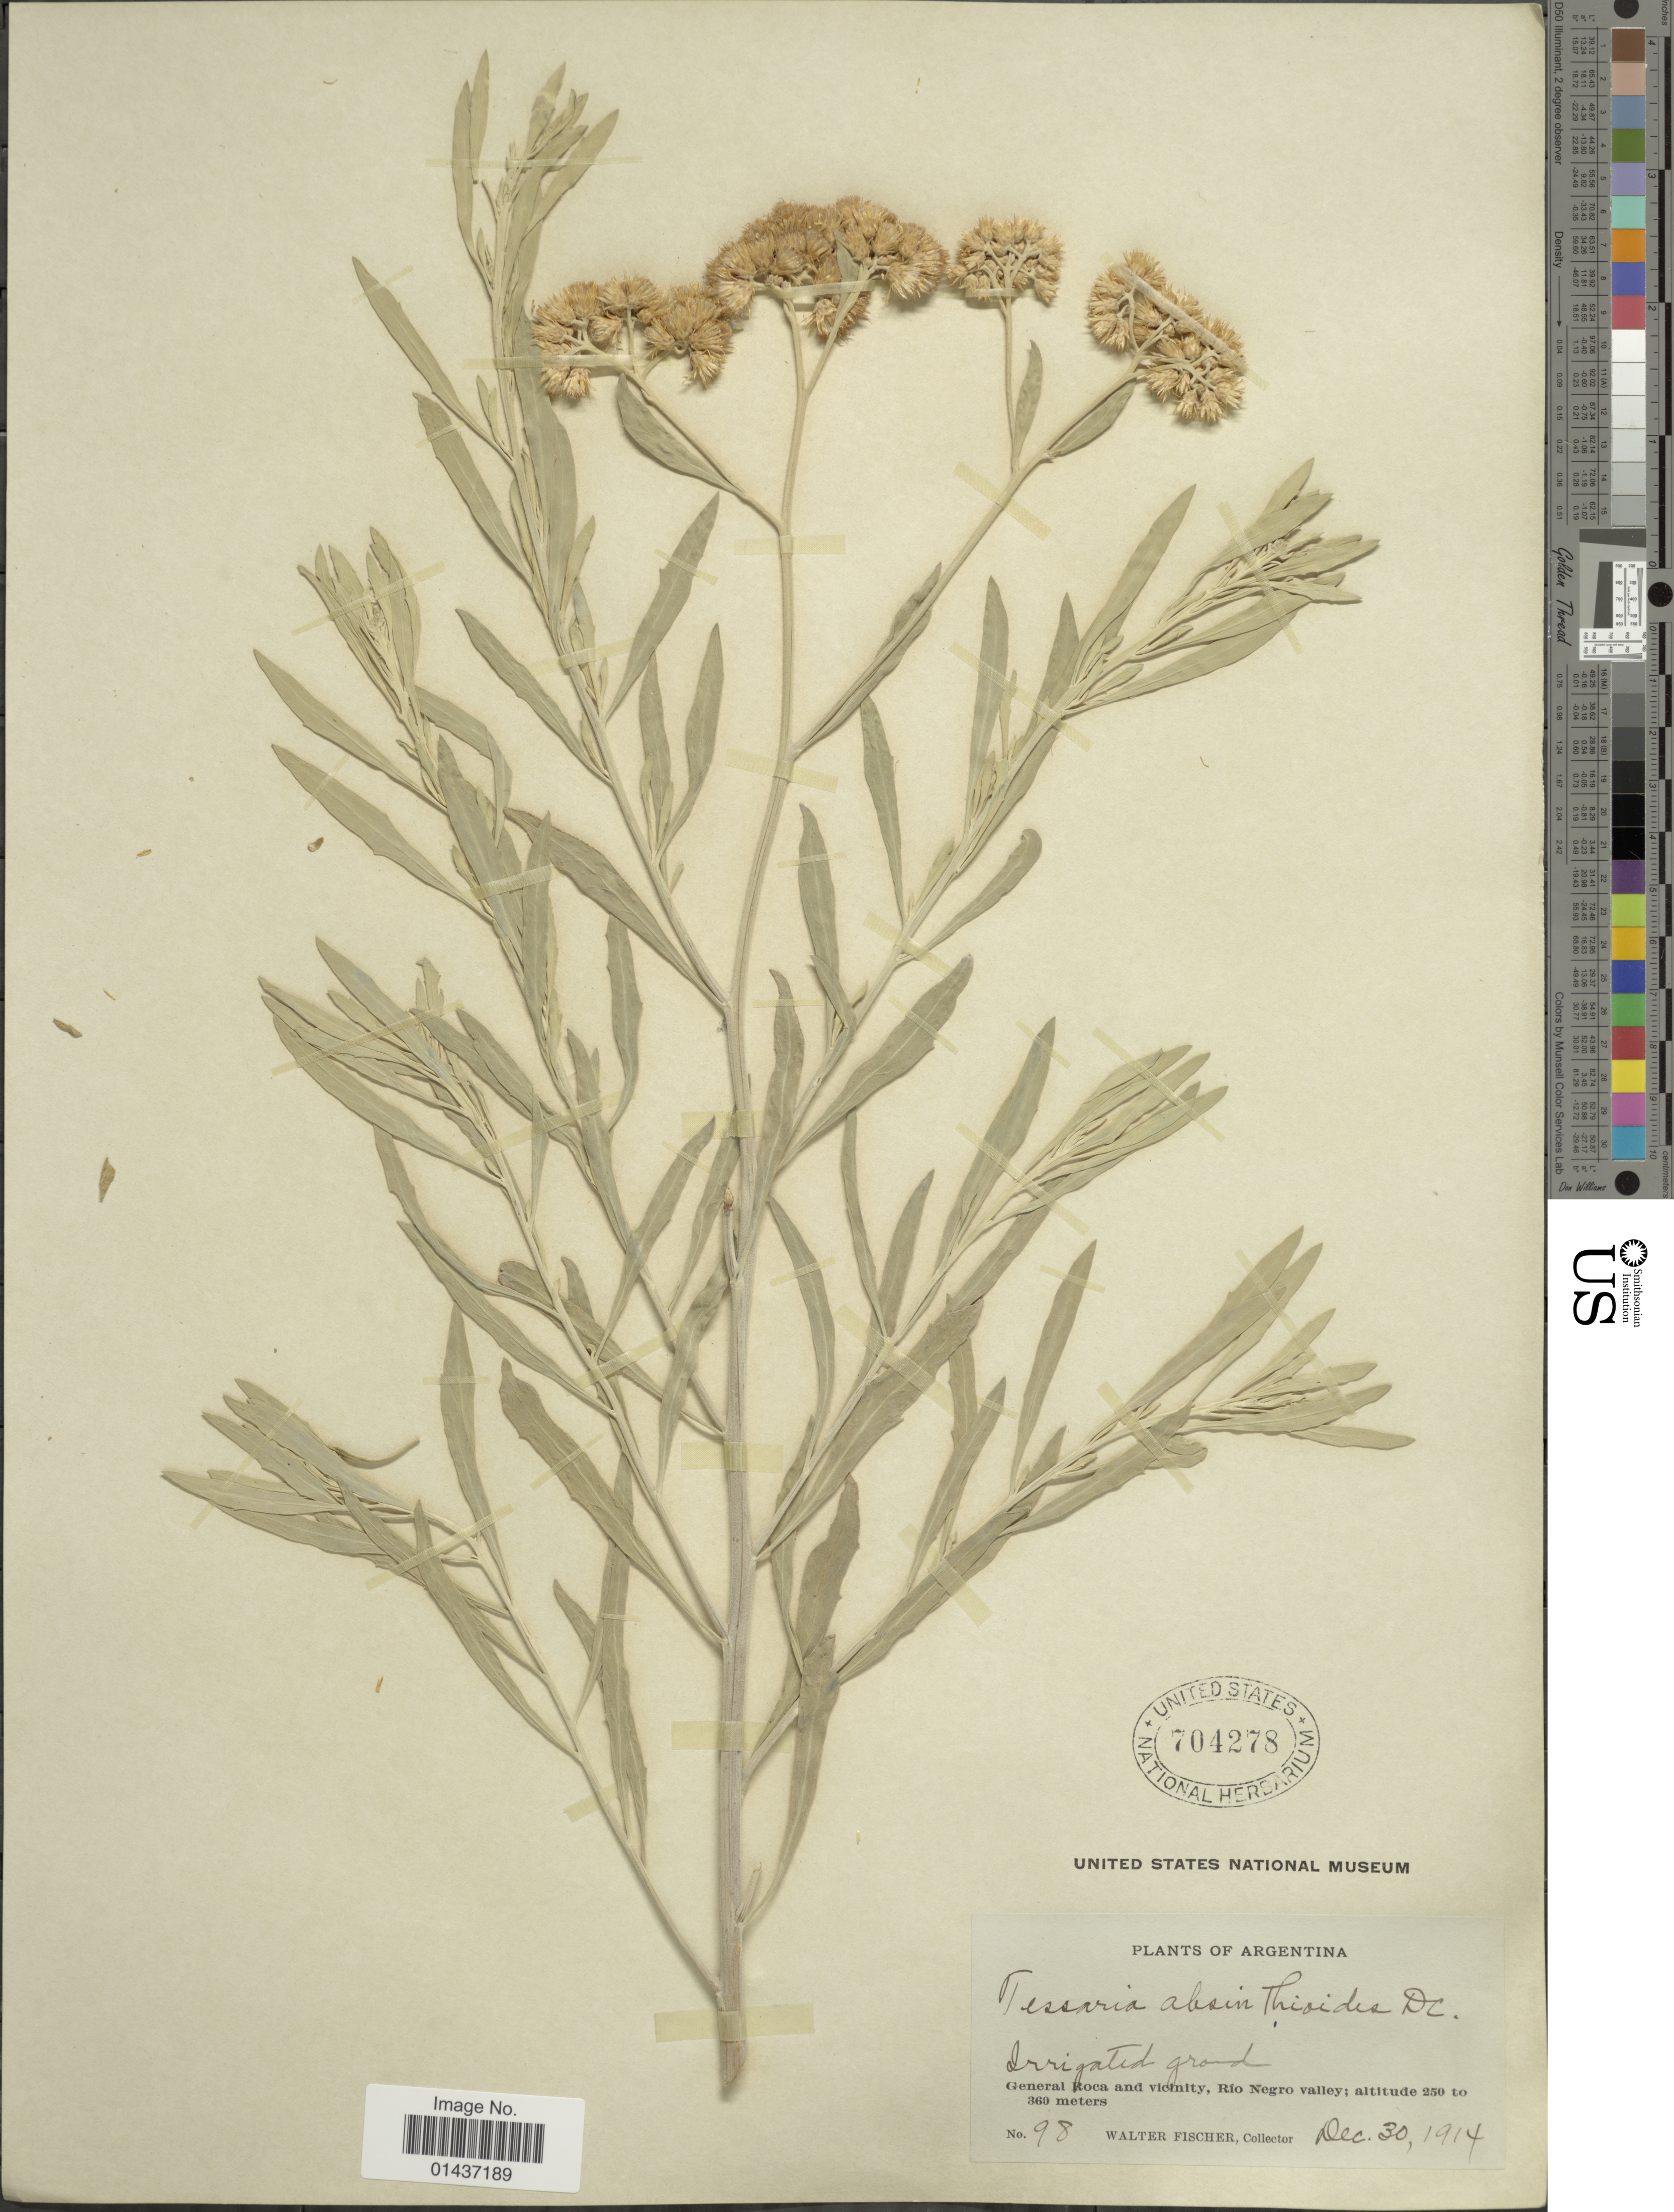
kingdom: Plantae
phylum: Tracheophyta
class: Magnoliopsida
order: Asterales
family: Asteraceae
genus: Tessaria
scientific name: Tessaria absinthioides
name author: (Hook. & Arn.) DC.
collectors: W. Fischer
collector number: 98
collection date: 1914-12-30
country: Argentina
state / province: Rio Negro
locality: Irigated ground, General Roca and vicinity, Rio Negro valley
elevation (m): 250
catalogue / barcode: US 704278